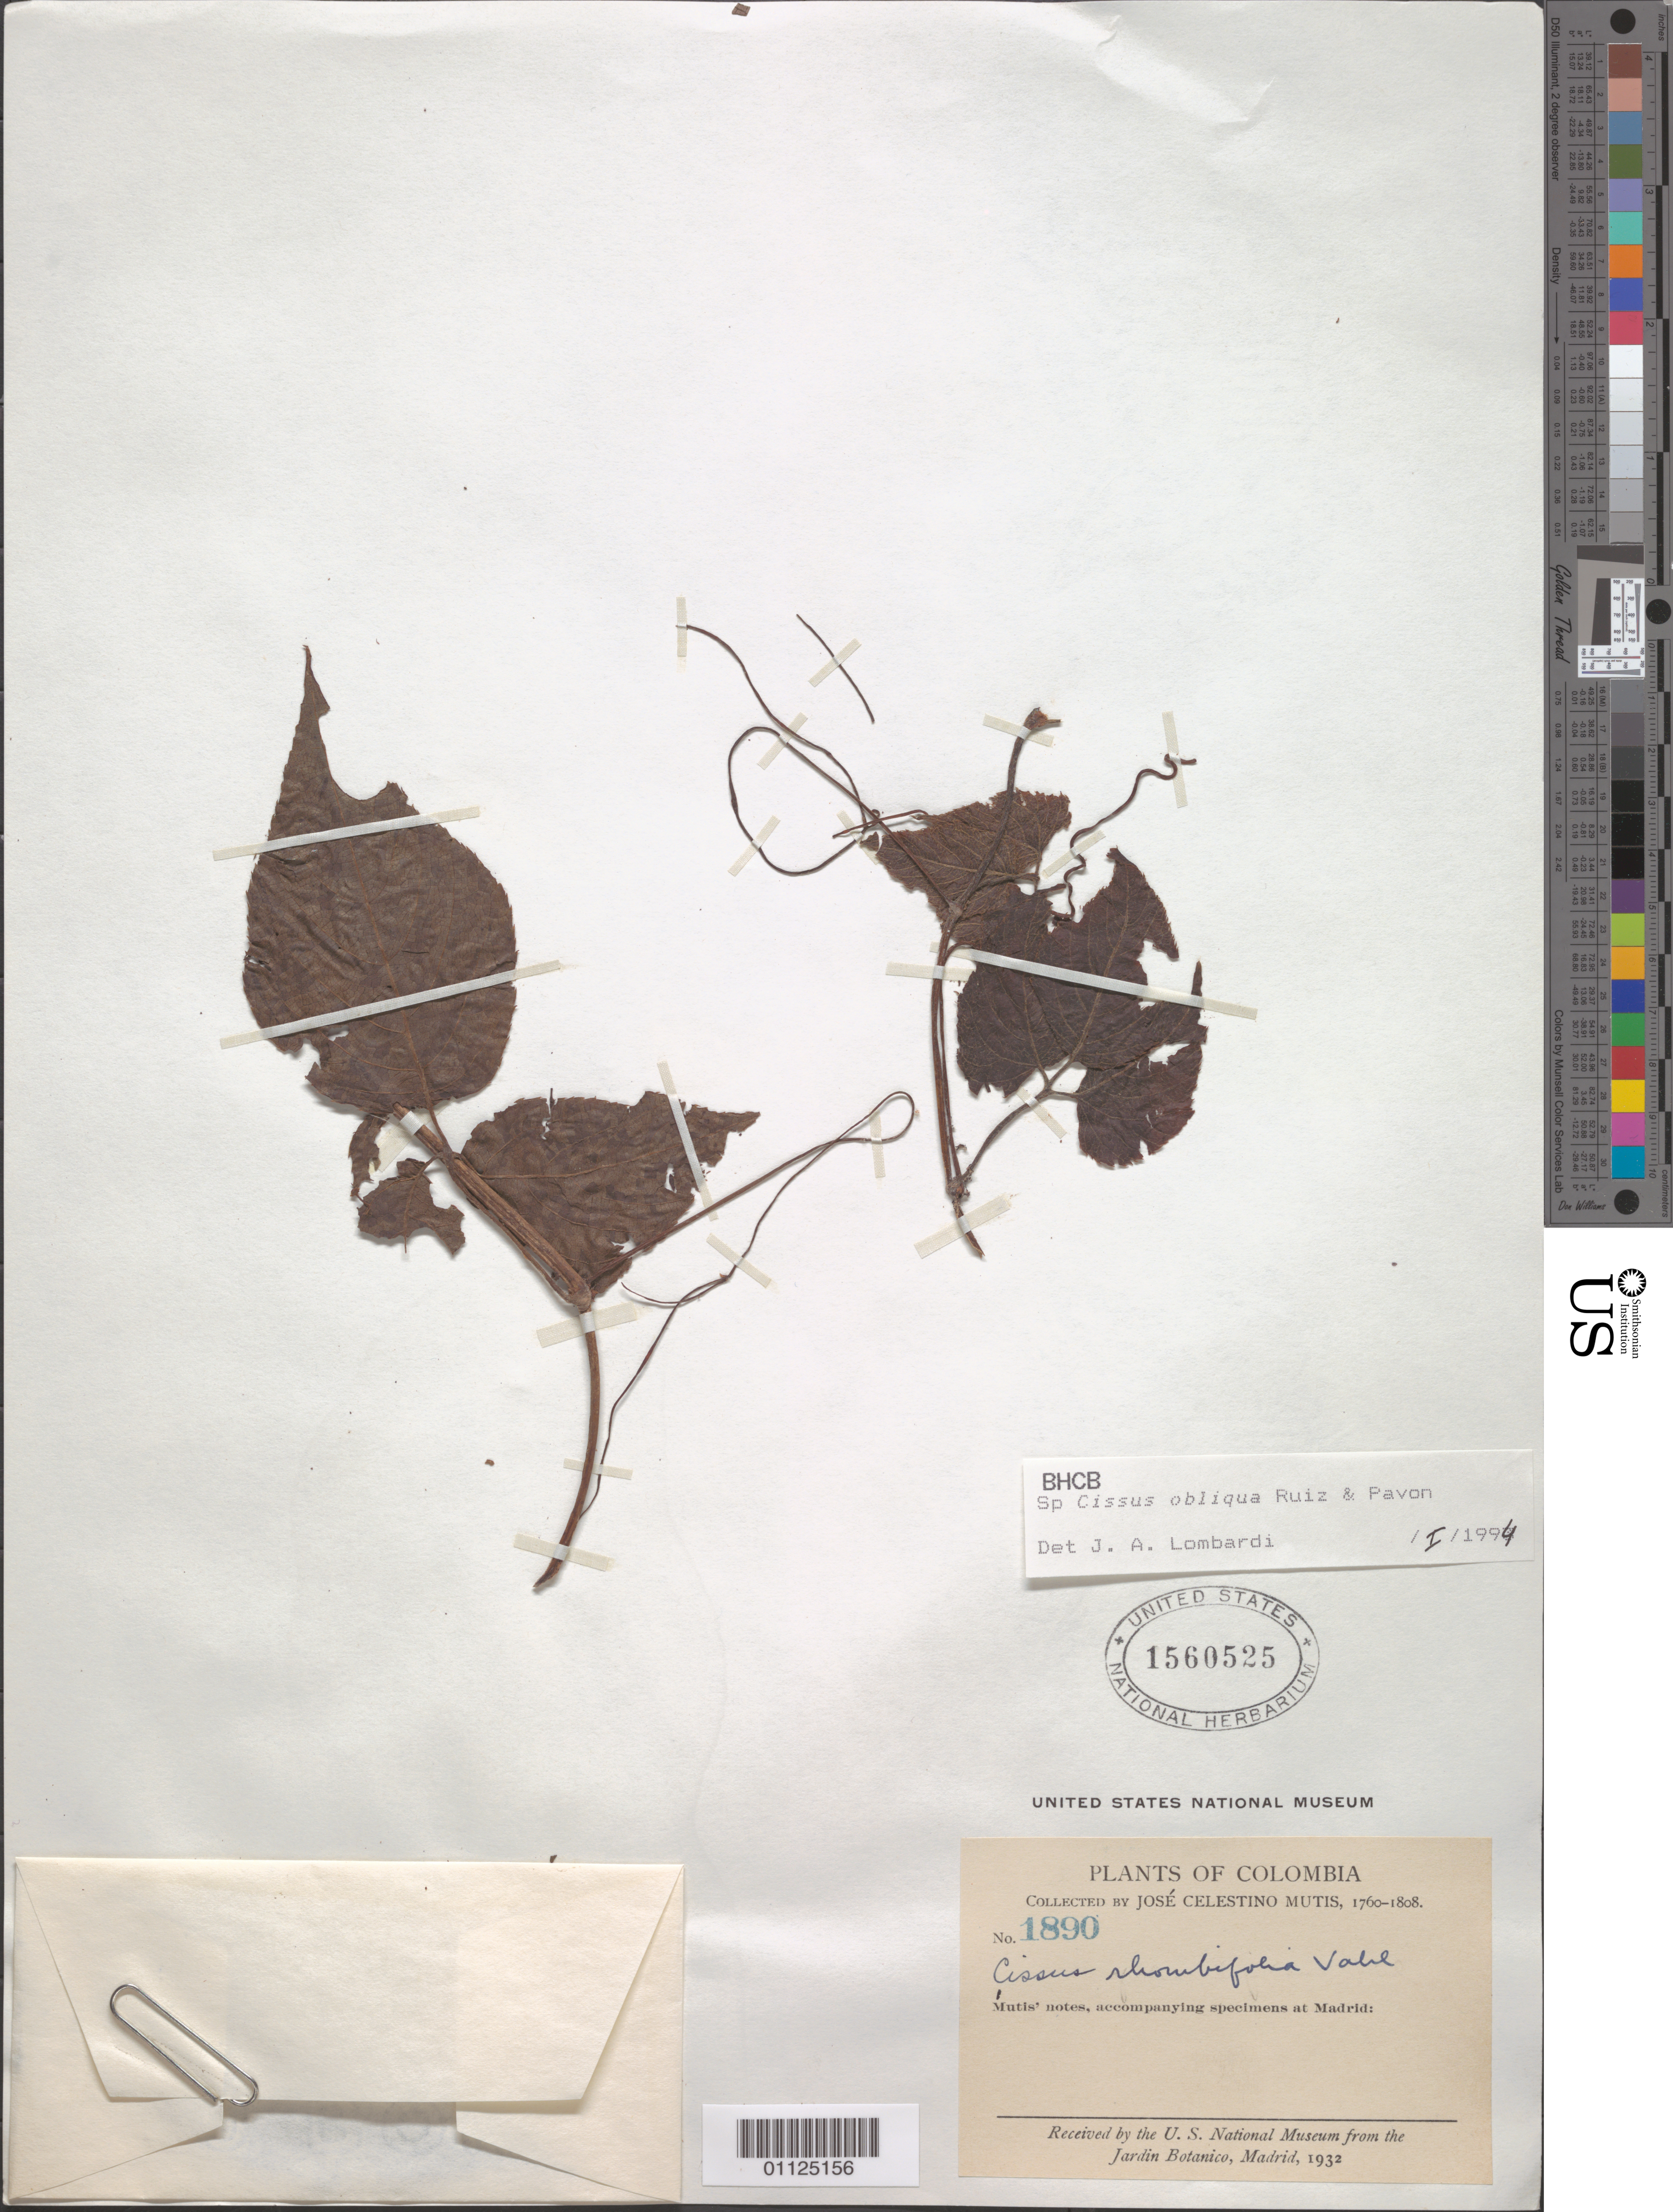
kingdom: Plantae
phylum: Tracheophyta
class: Magnoliopsida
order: Vitales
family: Vitaceae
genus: Cissus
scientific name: Cissus obliqua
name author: Ruiz & Pav.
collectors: J. C. B. Mutis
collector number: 1890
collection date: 1760/1808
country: Colombia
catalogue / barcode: US 1560525